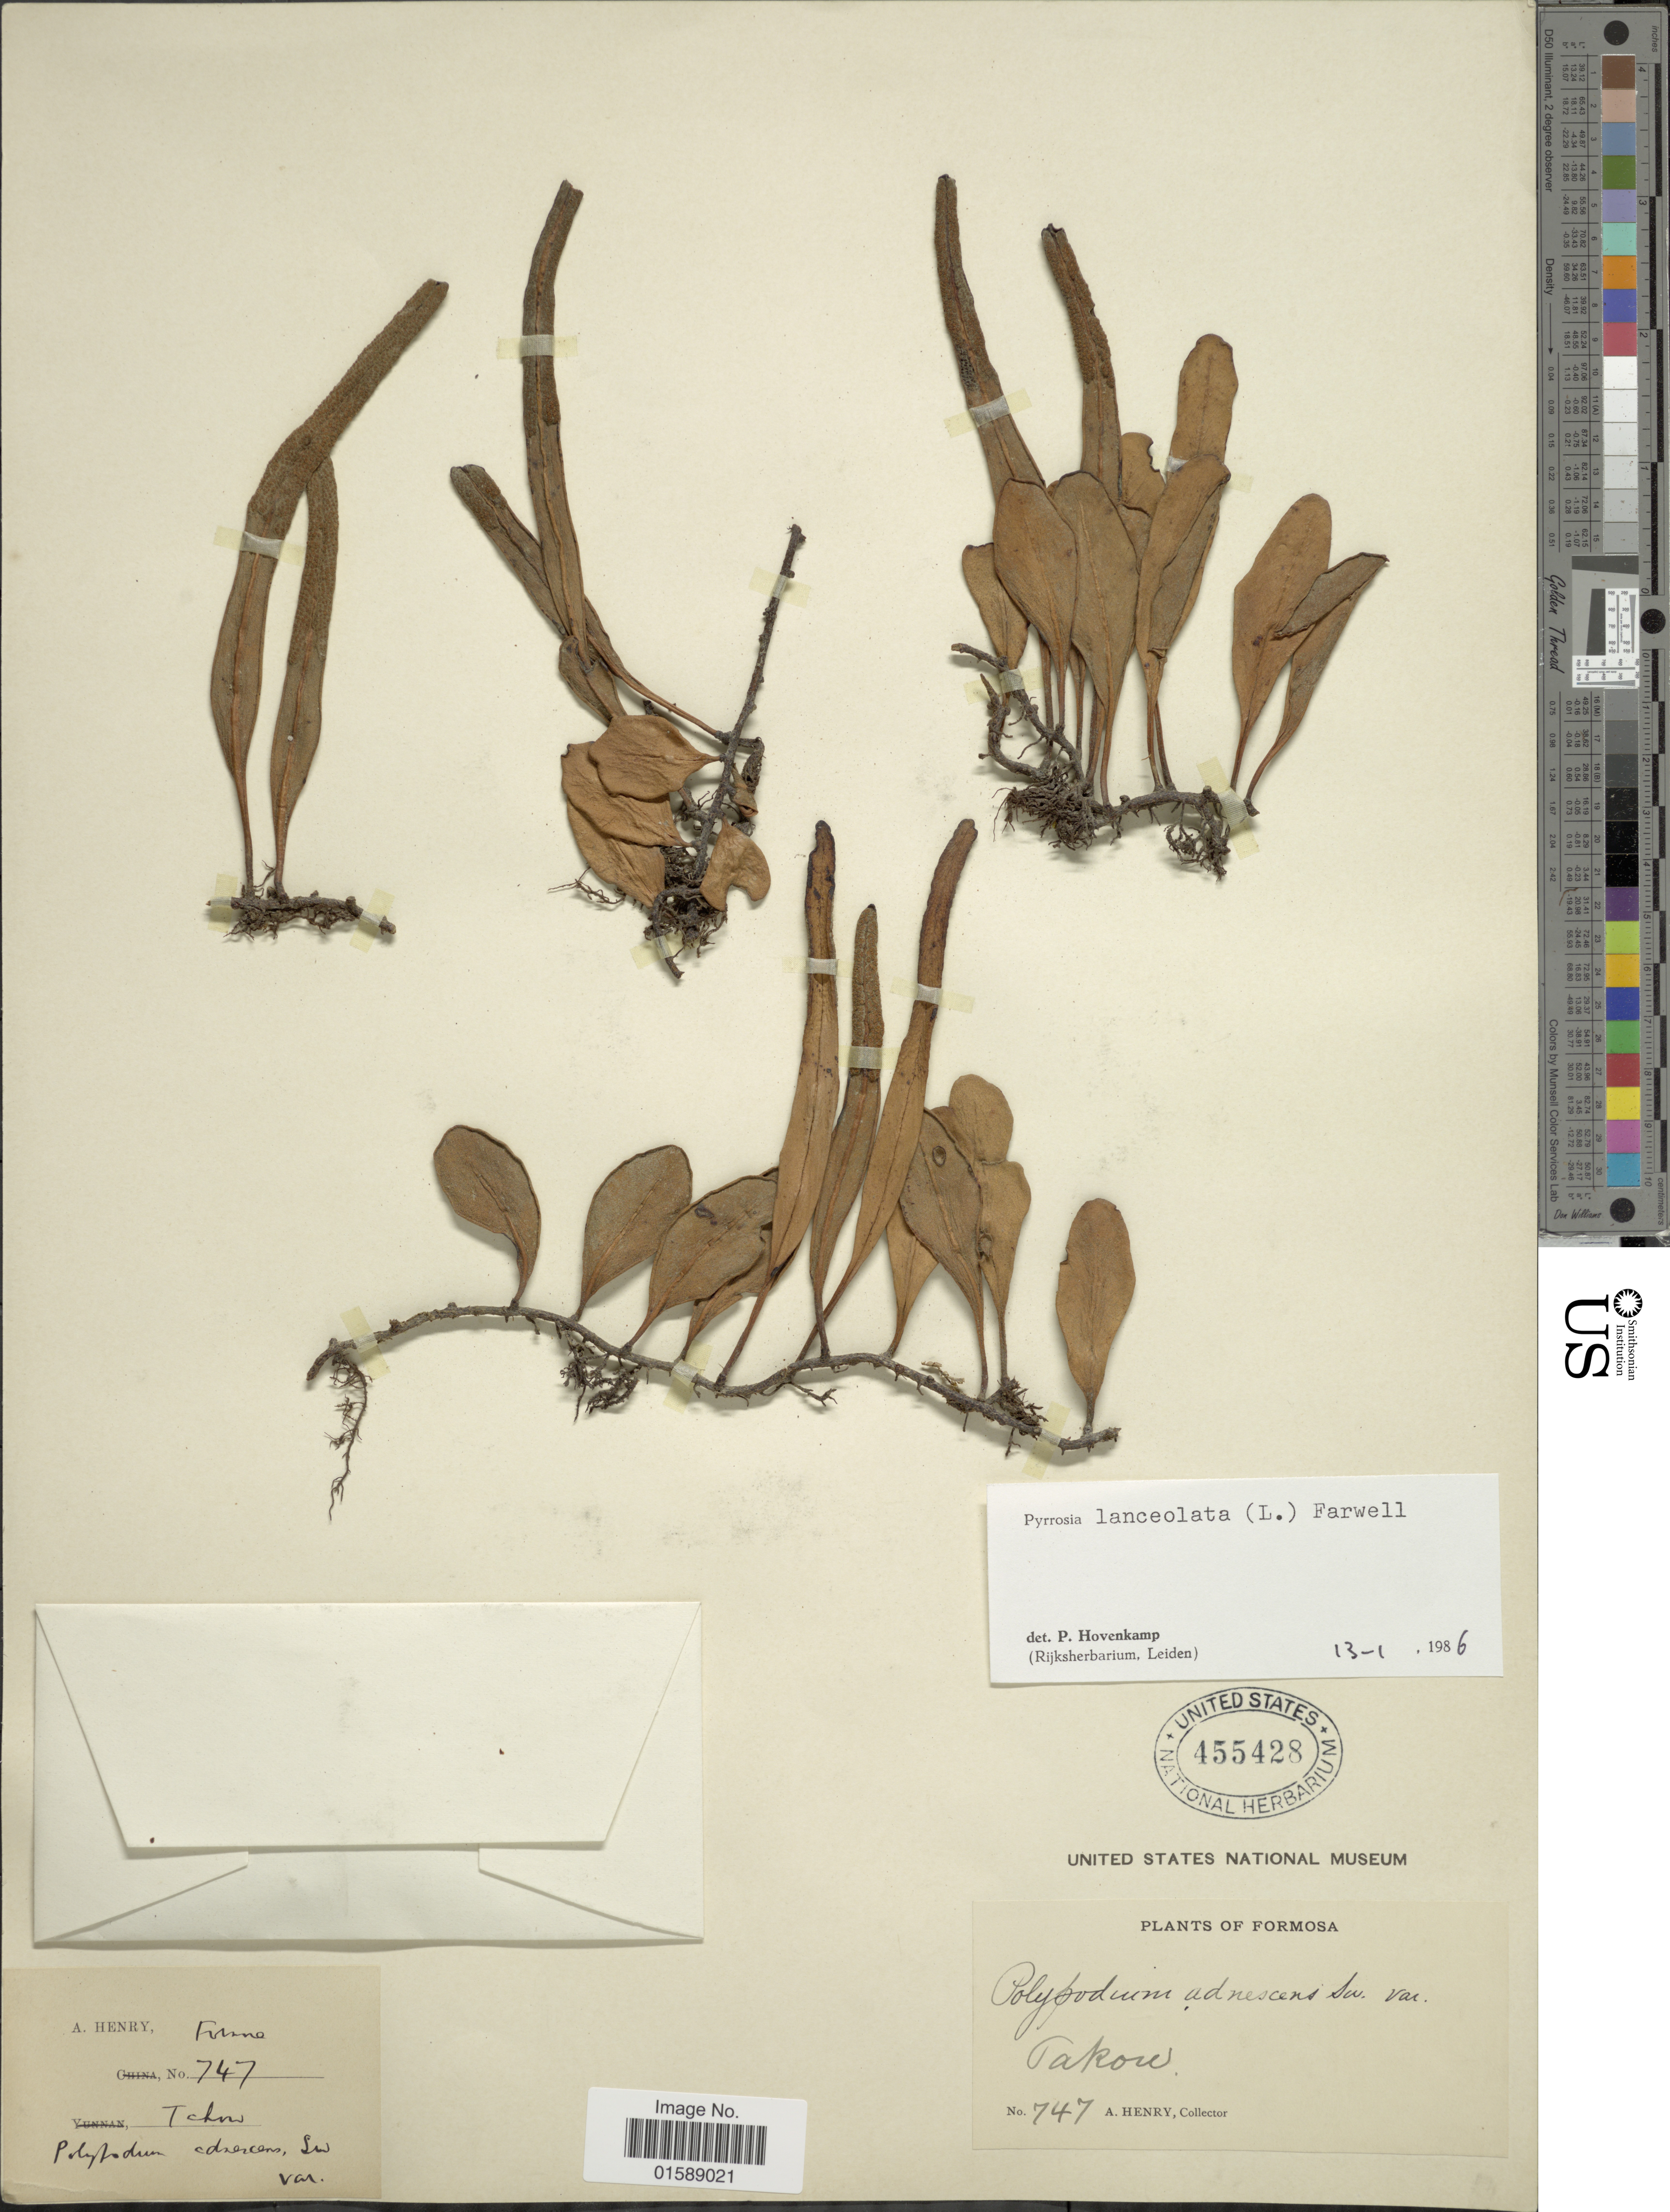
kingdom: Plantae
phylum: Tracheophyta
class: Polypodiopsida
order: Polypodiales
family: Polypodiaceae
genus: Pyrrosia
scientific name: Pyrrosia lanceolata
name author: (L.) Farw.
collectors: A. Henry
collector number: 747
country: Taiwan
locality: Formosa, Takow.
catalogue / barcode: US 455428